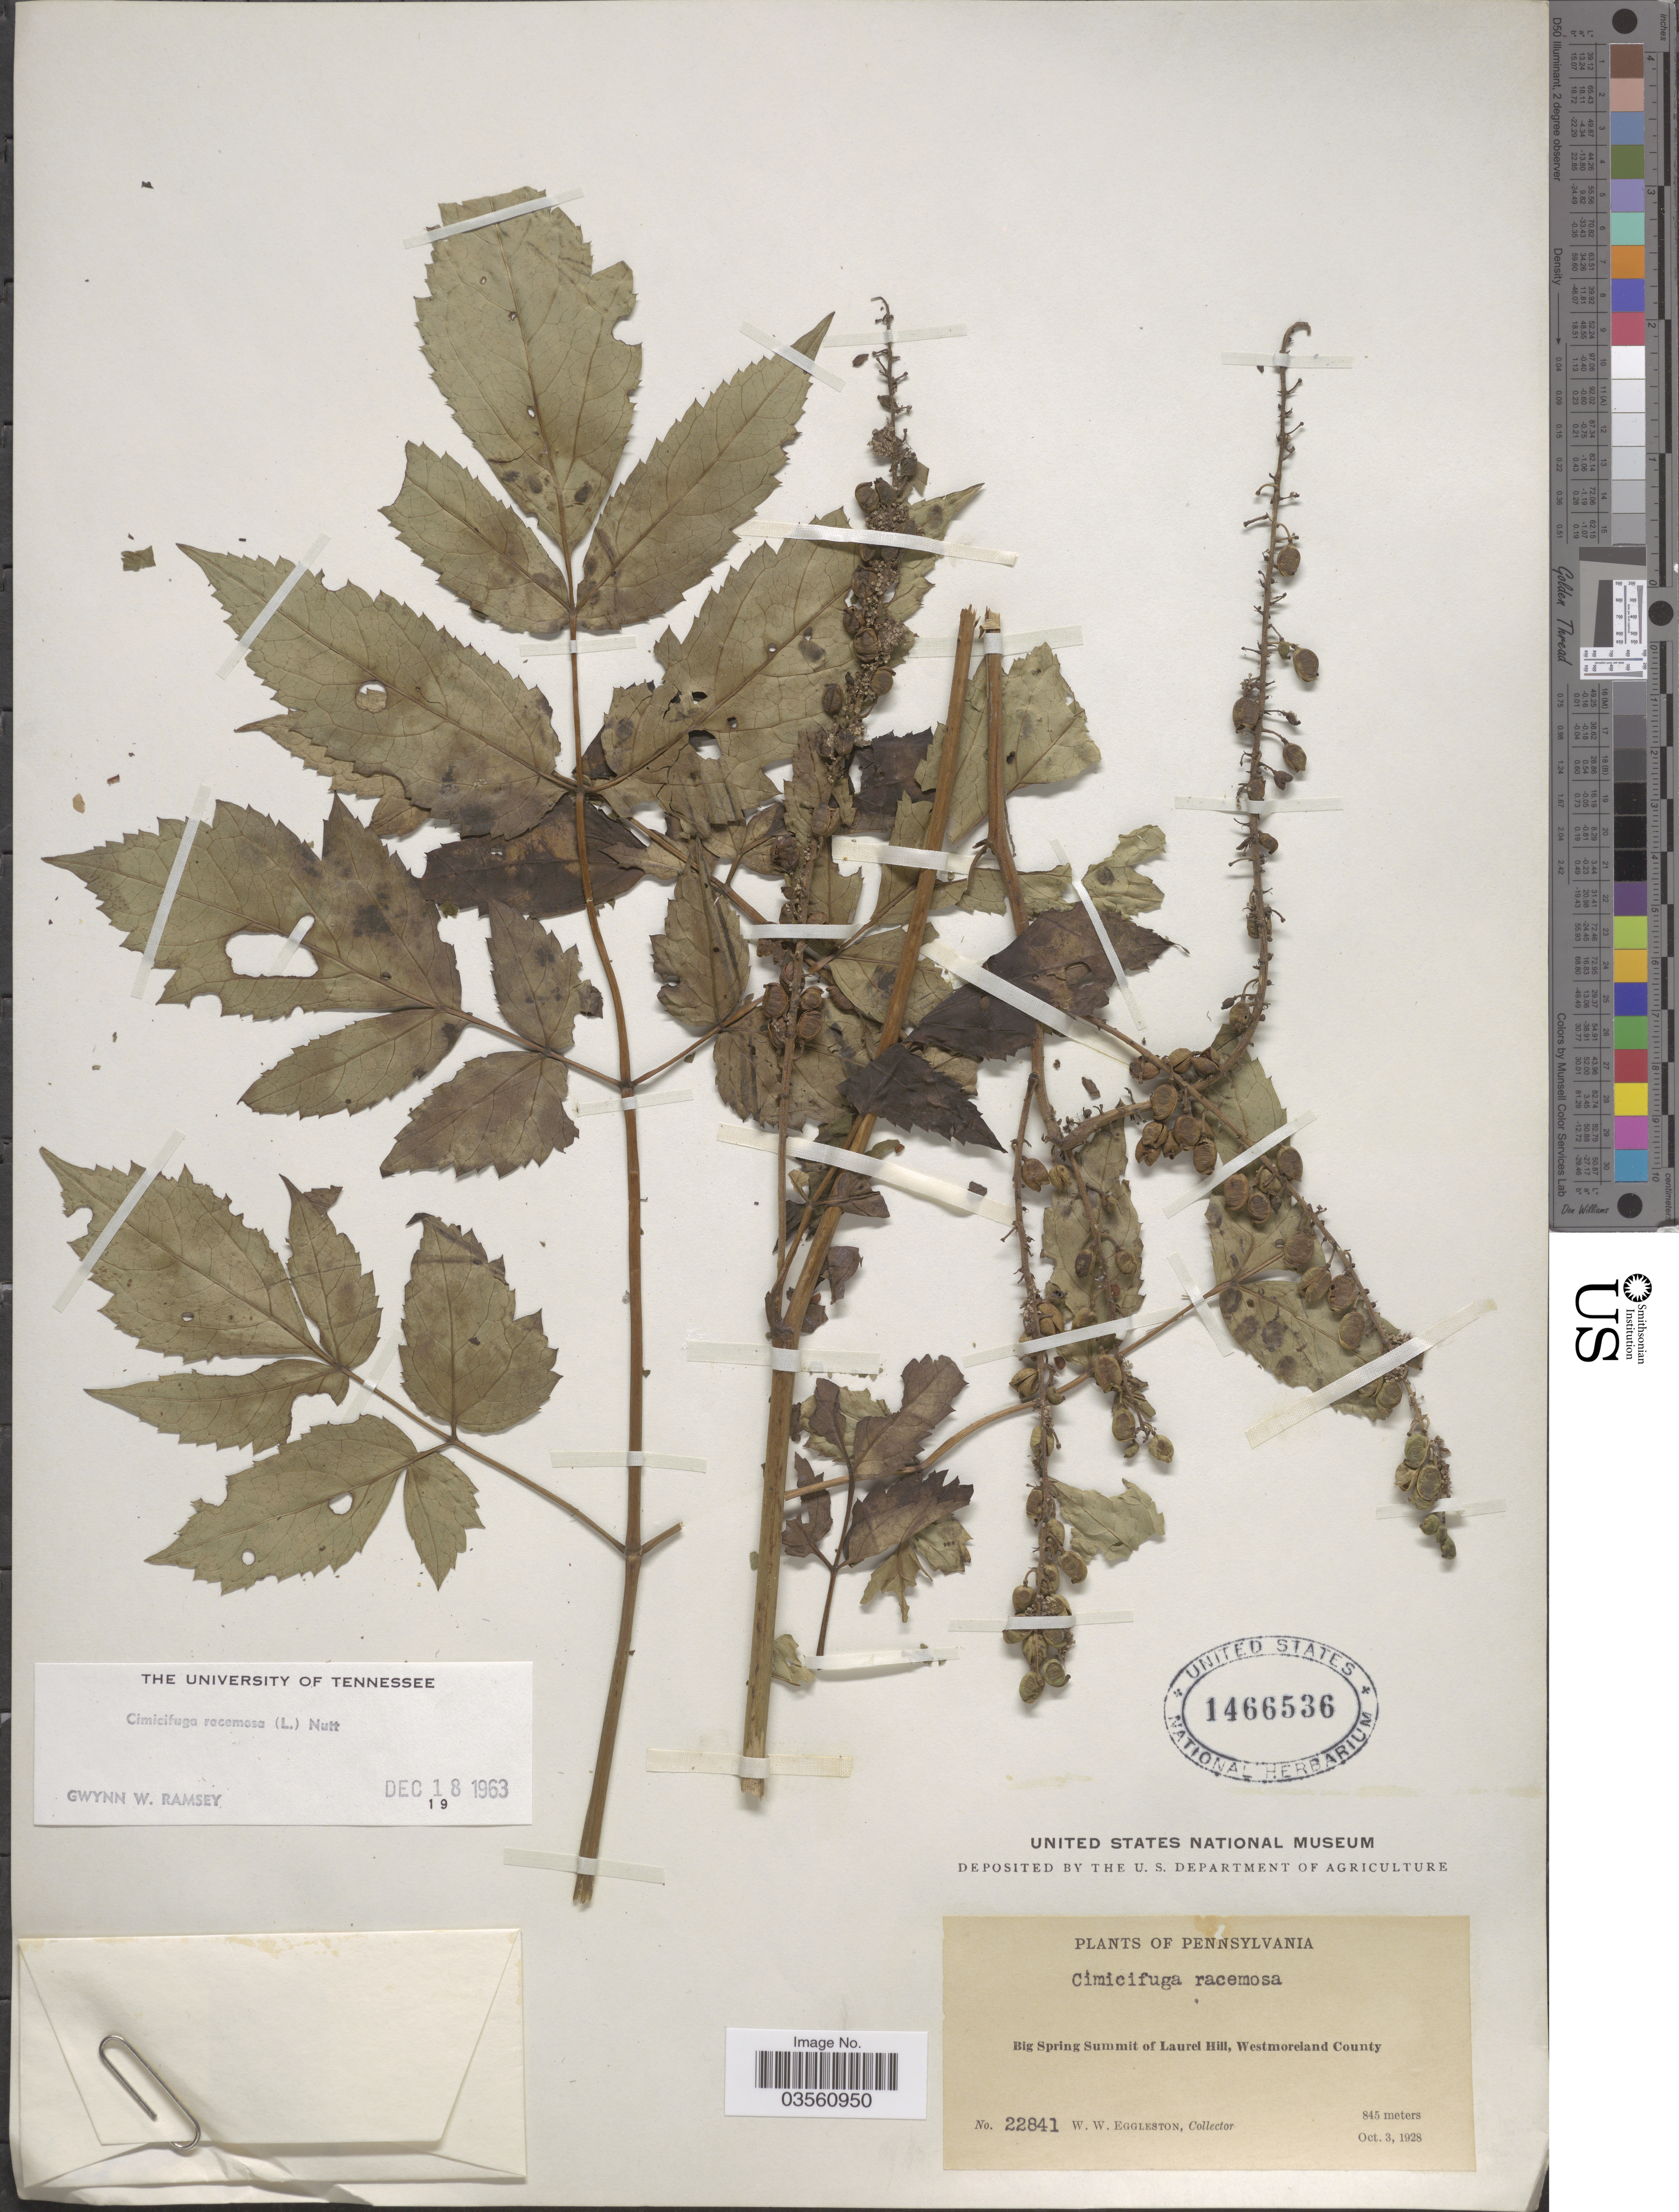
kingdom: Plantae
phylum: Tracheophyta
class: Magnoliopsida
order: Ranunculales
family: Ranunculaceae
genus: Actaea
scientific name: Actaea racemosa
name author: L.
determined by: Strong, M. T., (US), Smithsonian Institution - National Museum of Natural History (UNITED STATES)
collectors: W. W. Eggleston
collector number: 22841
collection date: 1928-10-03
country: United States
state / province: Pennsylvania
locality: Big Spring Summit of Laurel Hill, Westmoreland County.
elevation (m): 845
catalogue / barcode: US 1466536